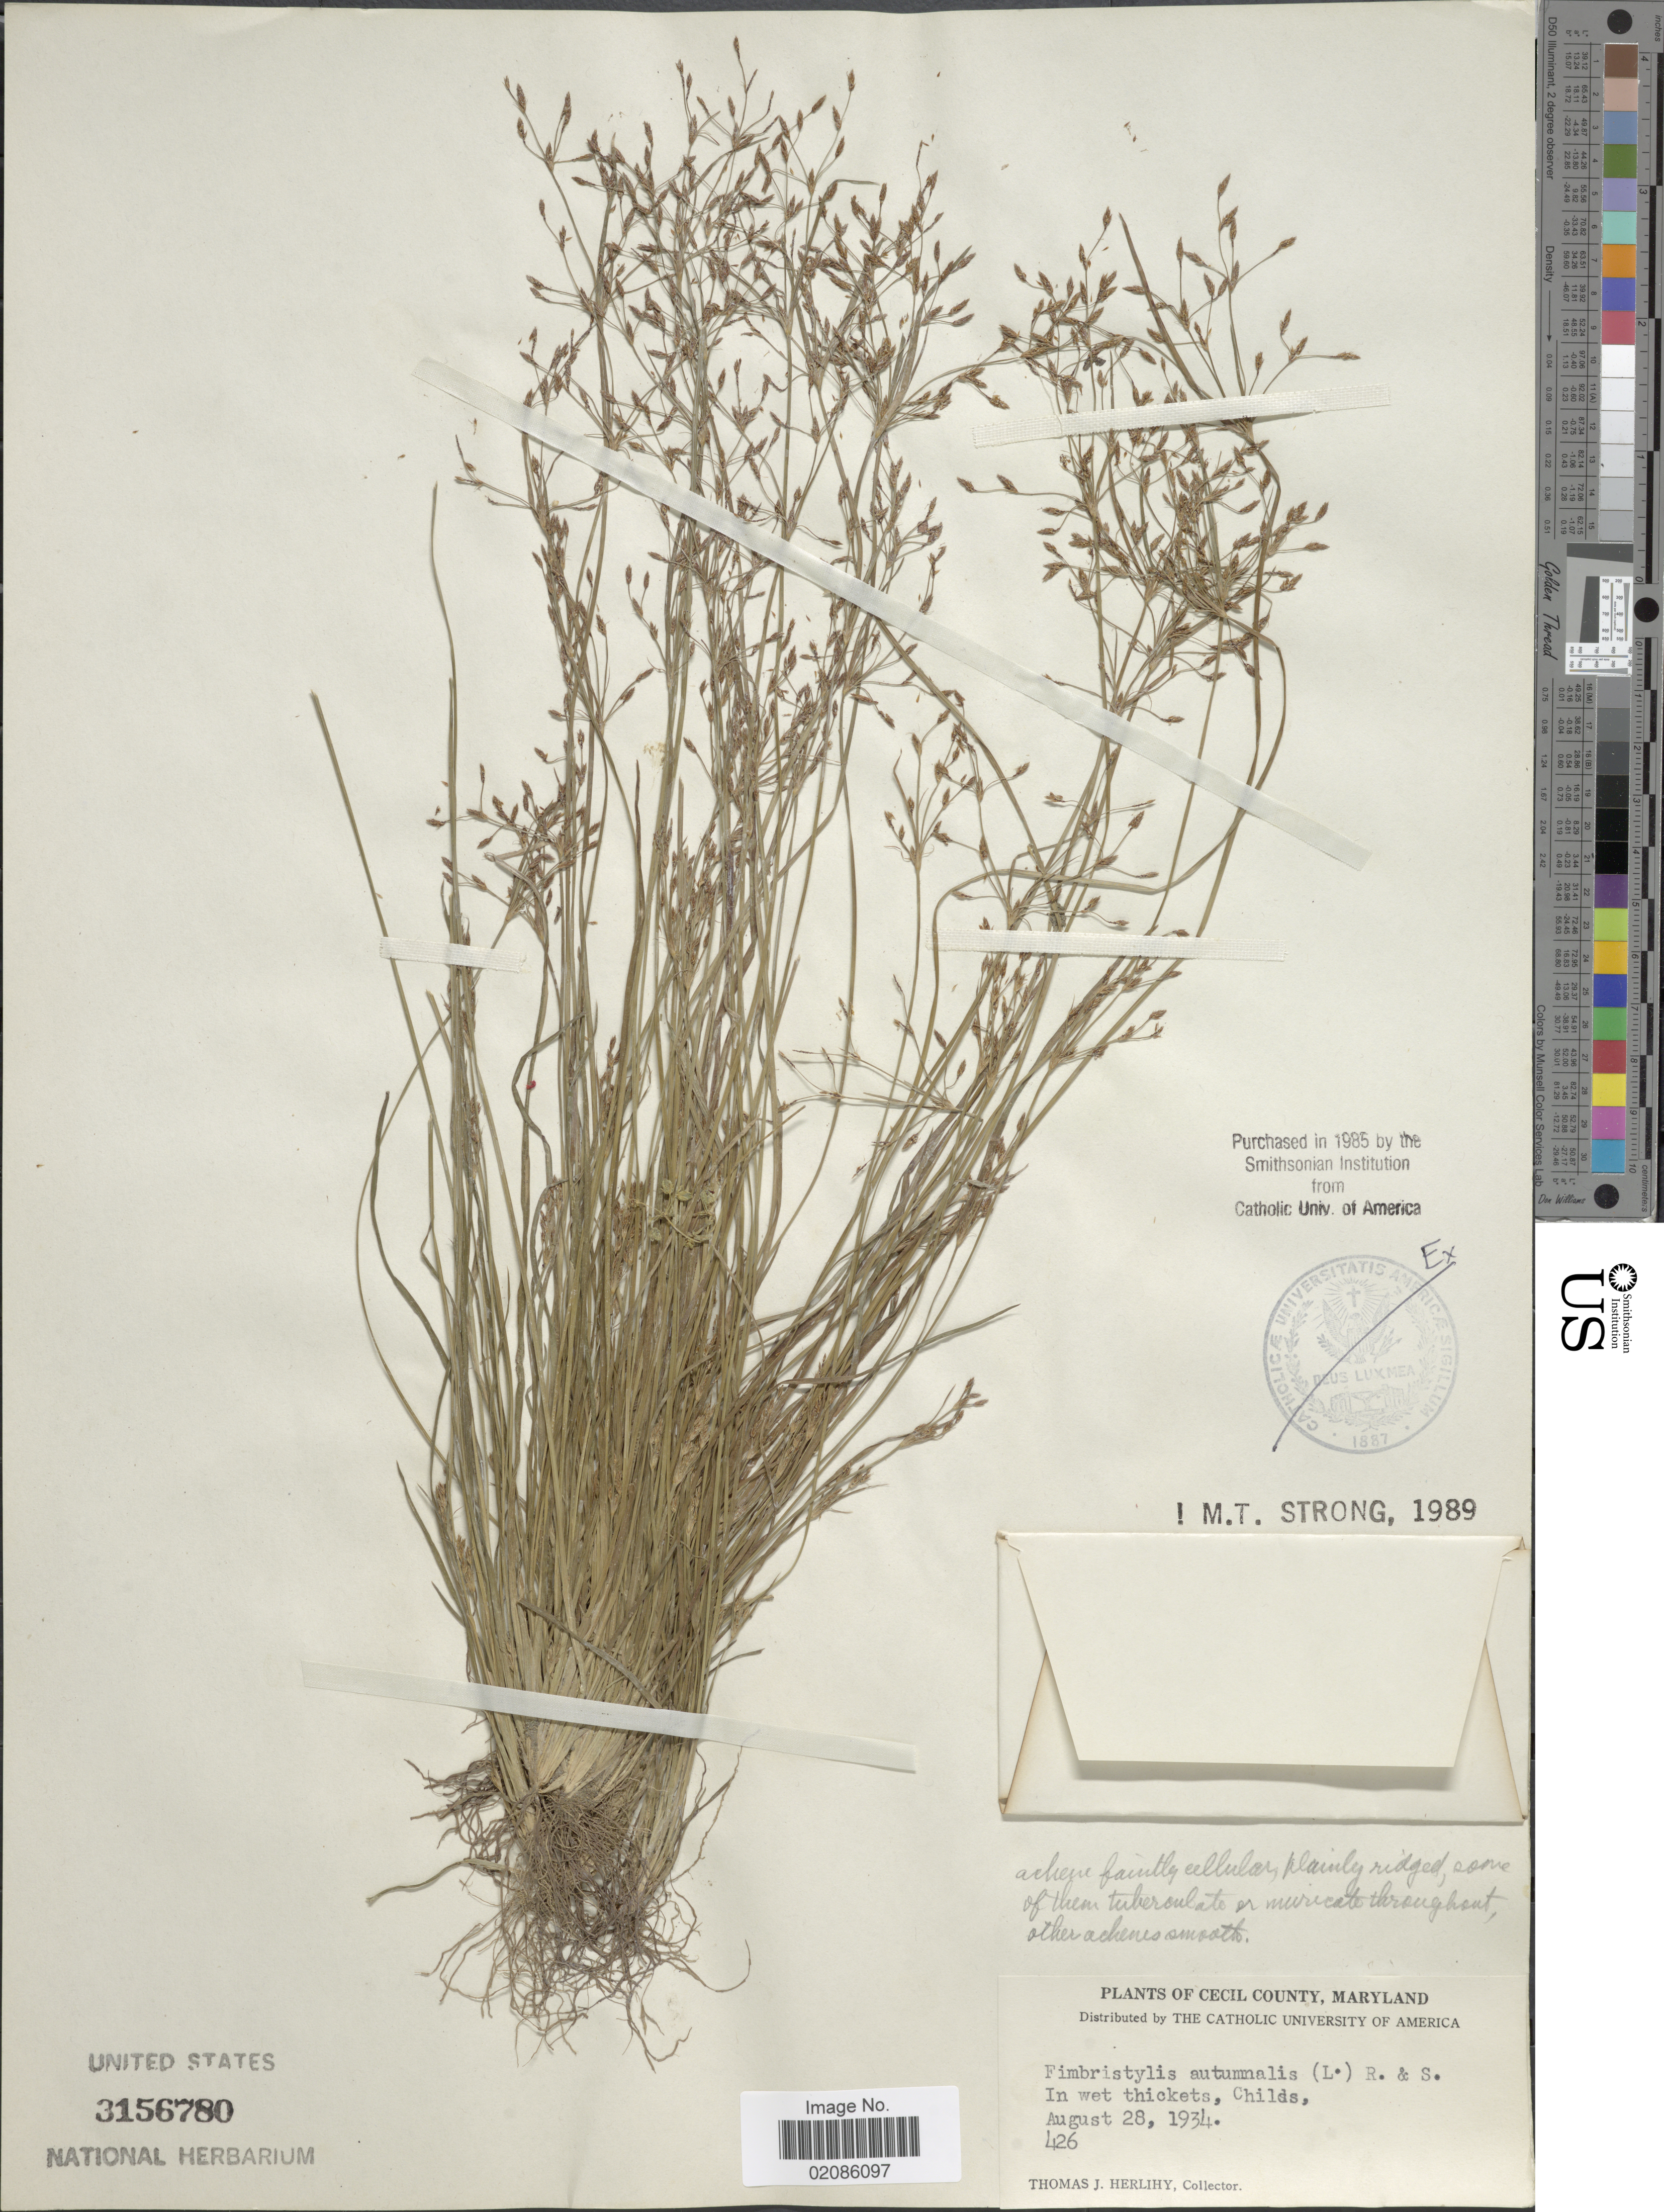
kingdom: Plantae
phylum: Tracheophyta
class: Liliopsida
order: Poales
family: Cyperaceae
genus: Fimbristylis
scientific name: Fimbristylis autumnalis (L.) Roem. & Schult.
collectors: T. Herlihy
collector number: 426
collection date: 1934-08-28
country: United States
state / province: Maryland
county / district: Cecil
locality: Cecil County. In wet thickets, Childs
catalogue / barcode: US 3156780